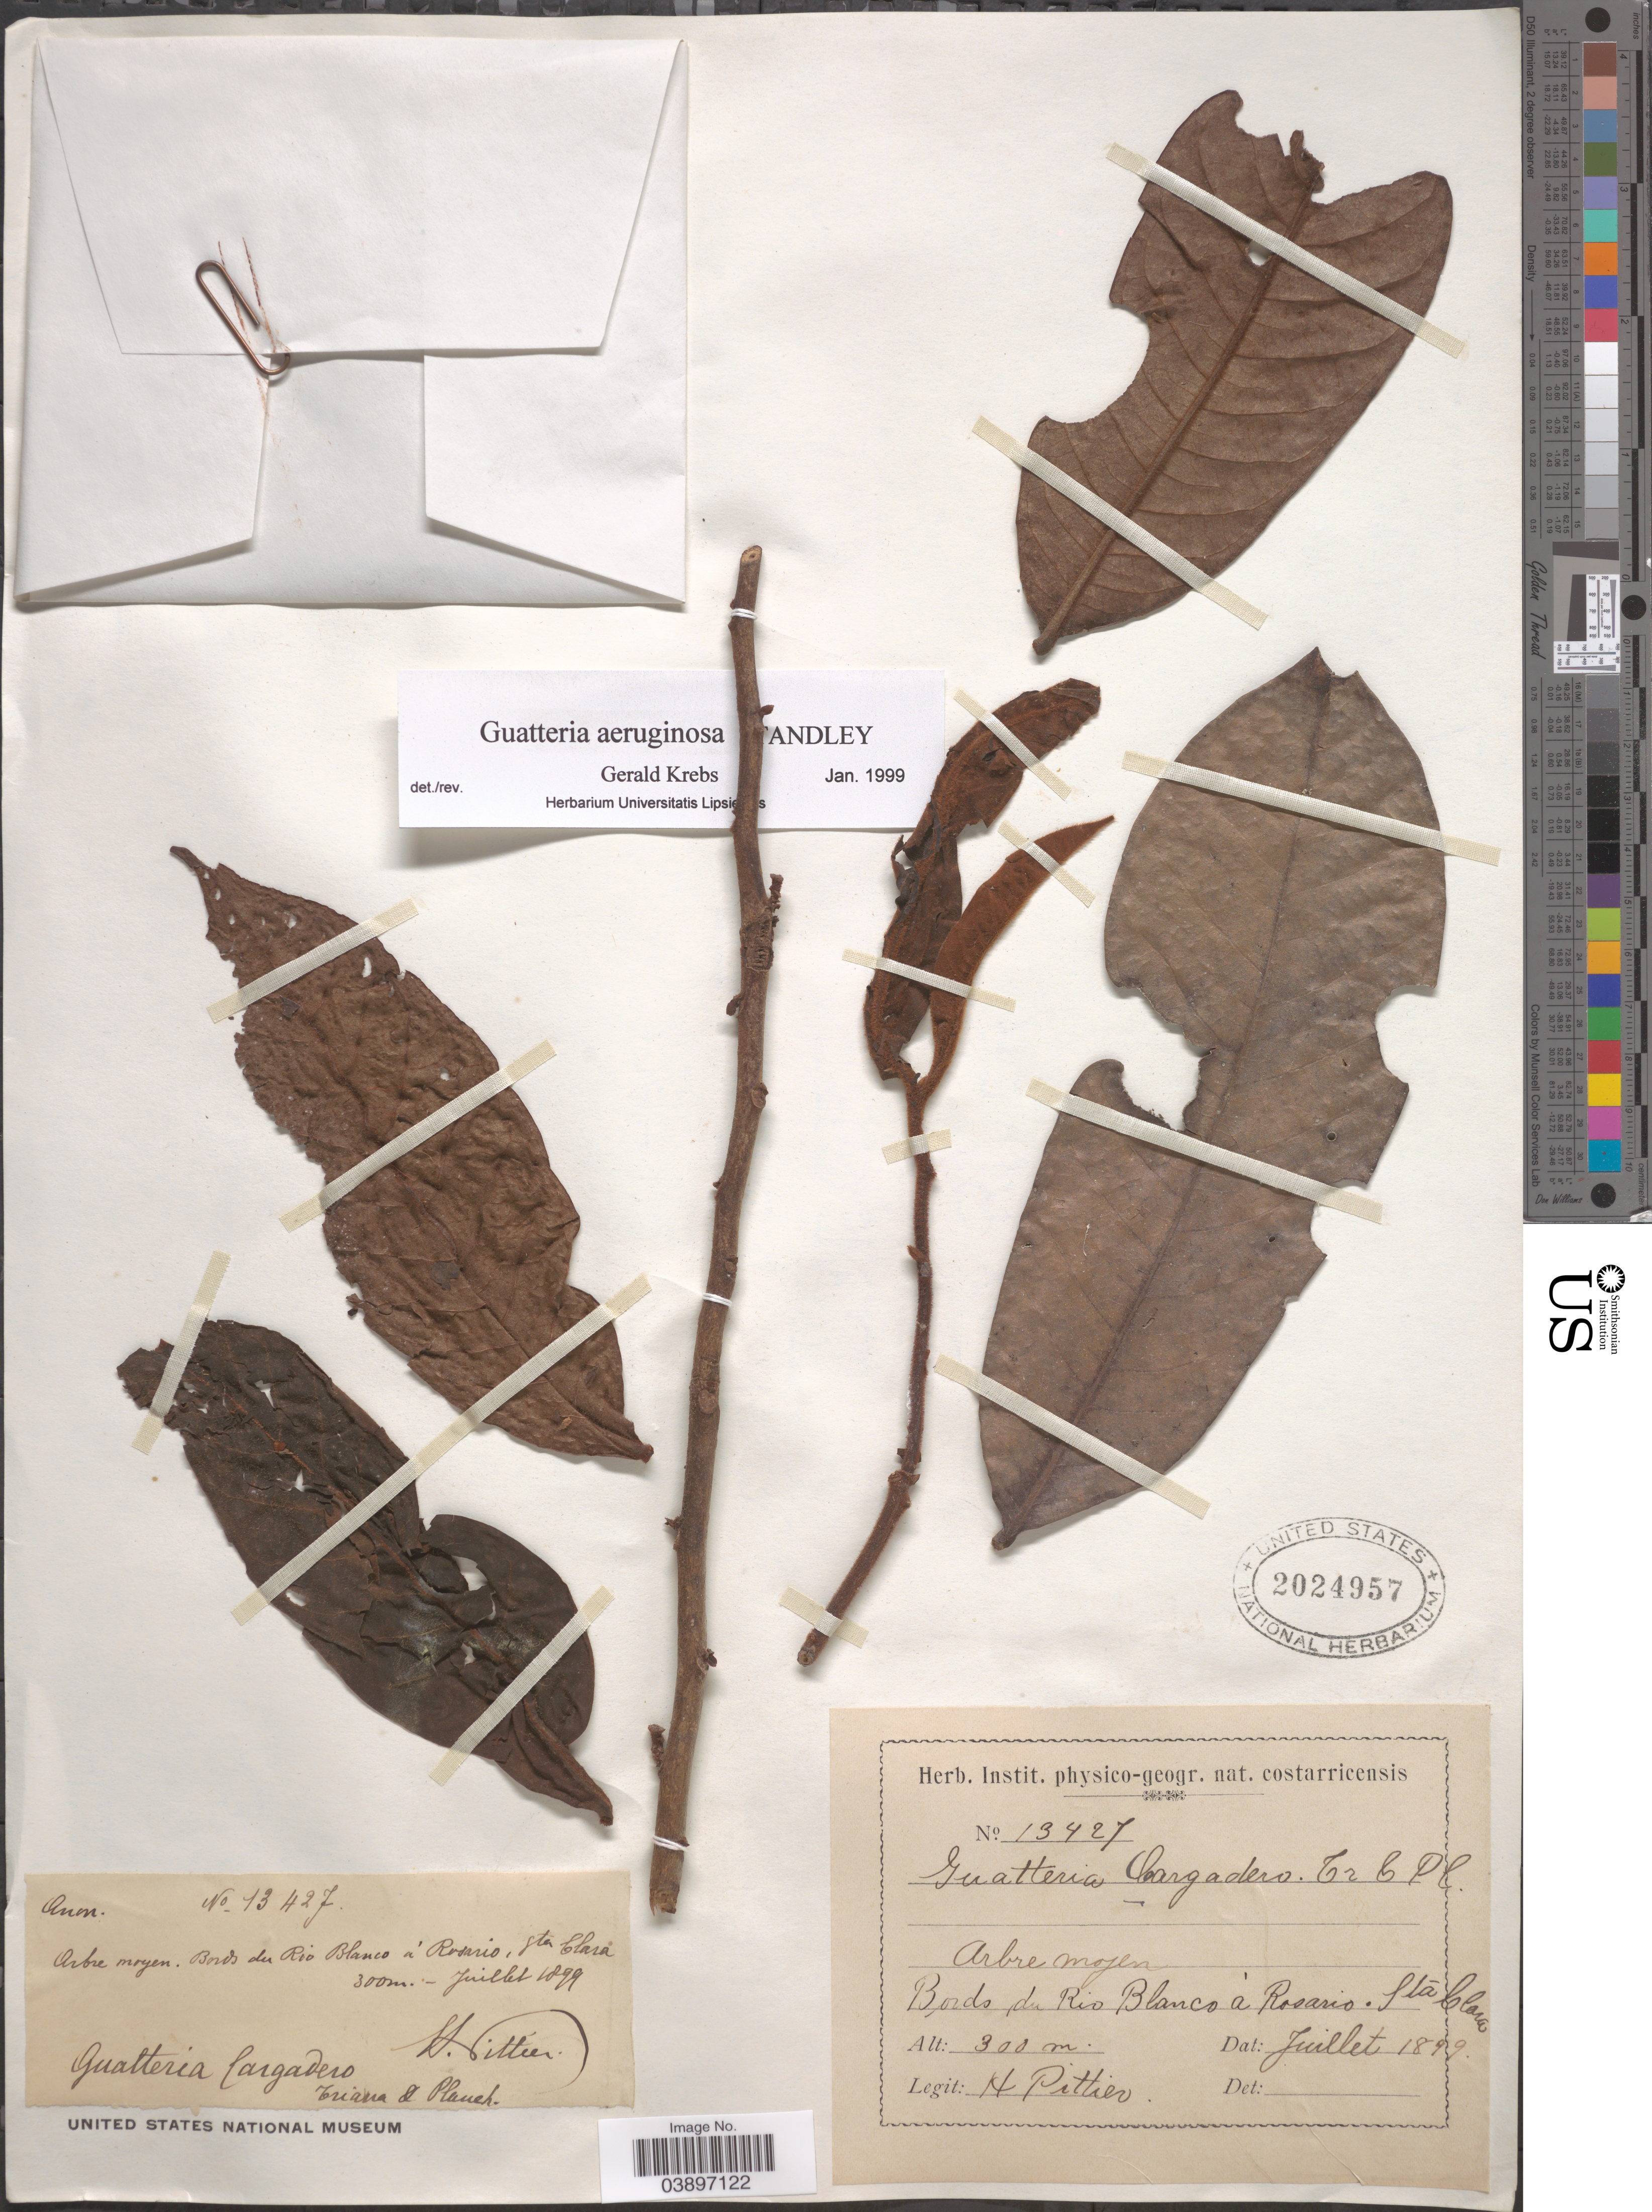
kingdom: Plantae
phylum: Tracheophyta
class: Magnoliopsida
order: Magnoliales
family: Annonaceae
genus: Guatteria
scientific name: Guatteria aeruginosa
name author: Standl.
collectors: H. F. Pittier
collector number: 13427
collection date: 1899-07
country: Costa Rica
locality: Bords du Rio Blanco à Rosario. Sta Clara.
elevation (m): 300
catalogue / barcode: US 2024957